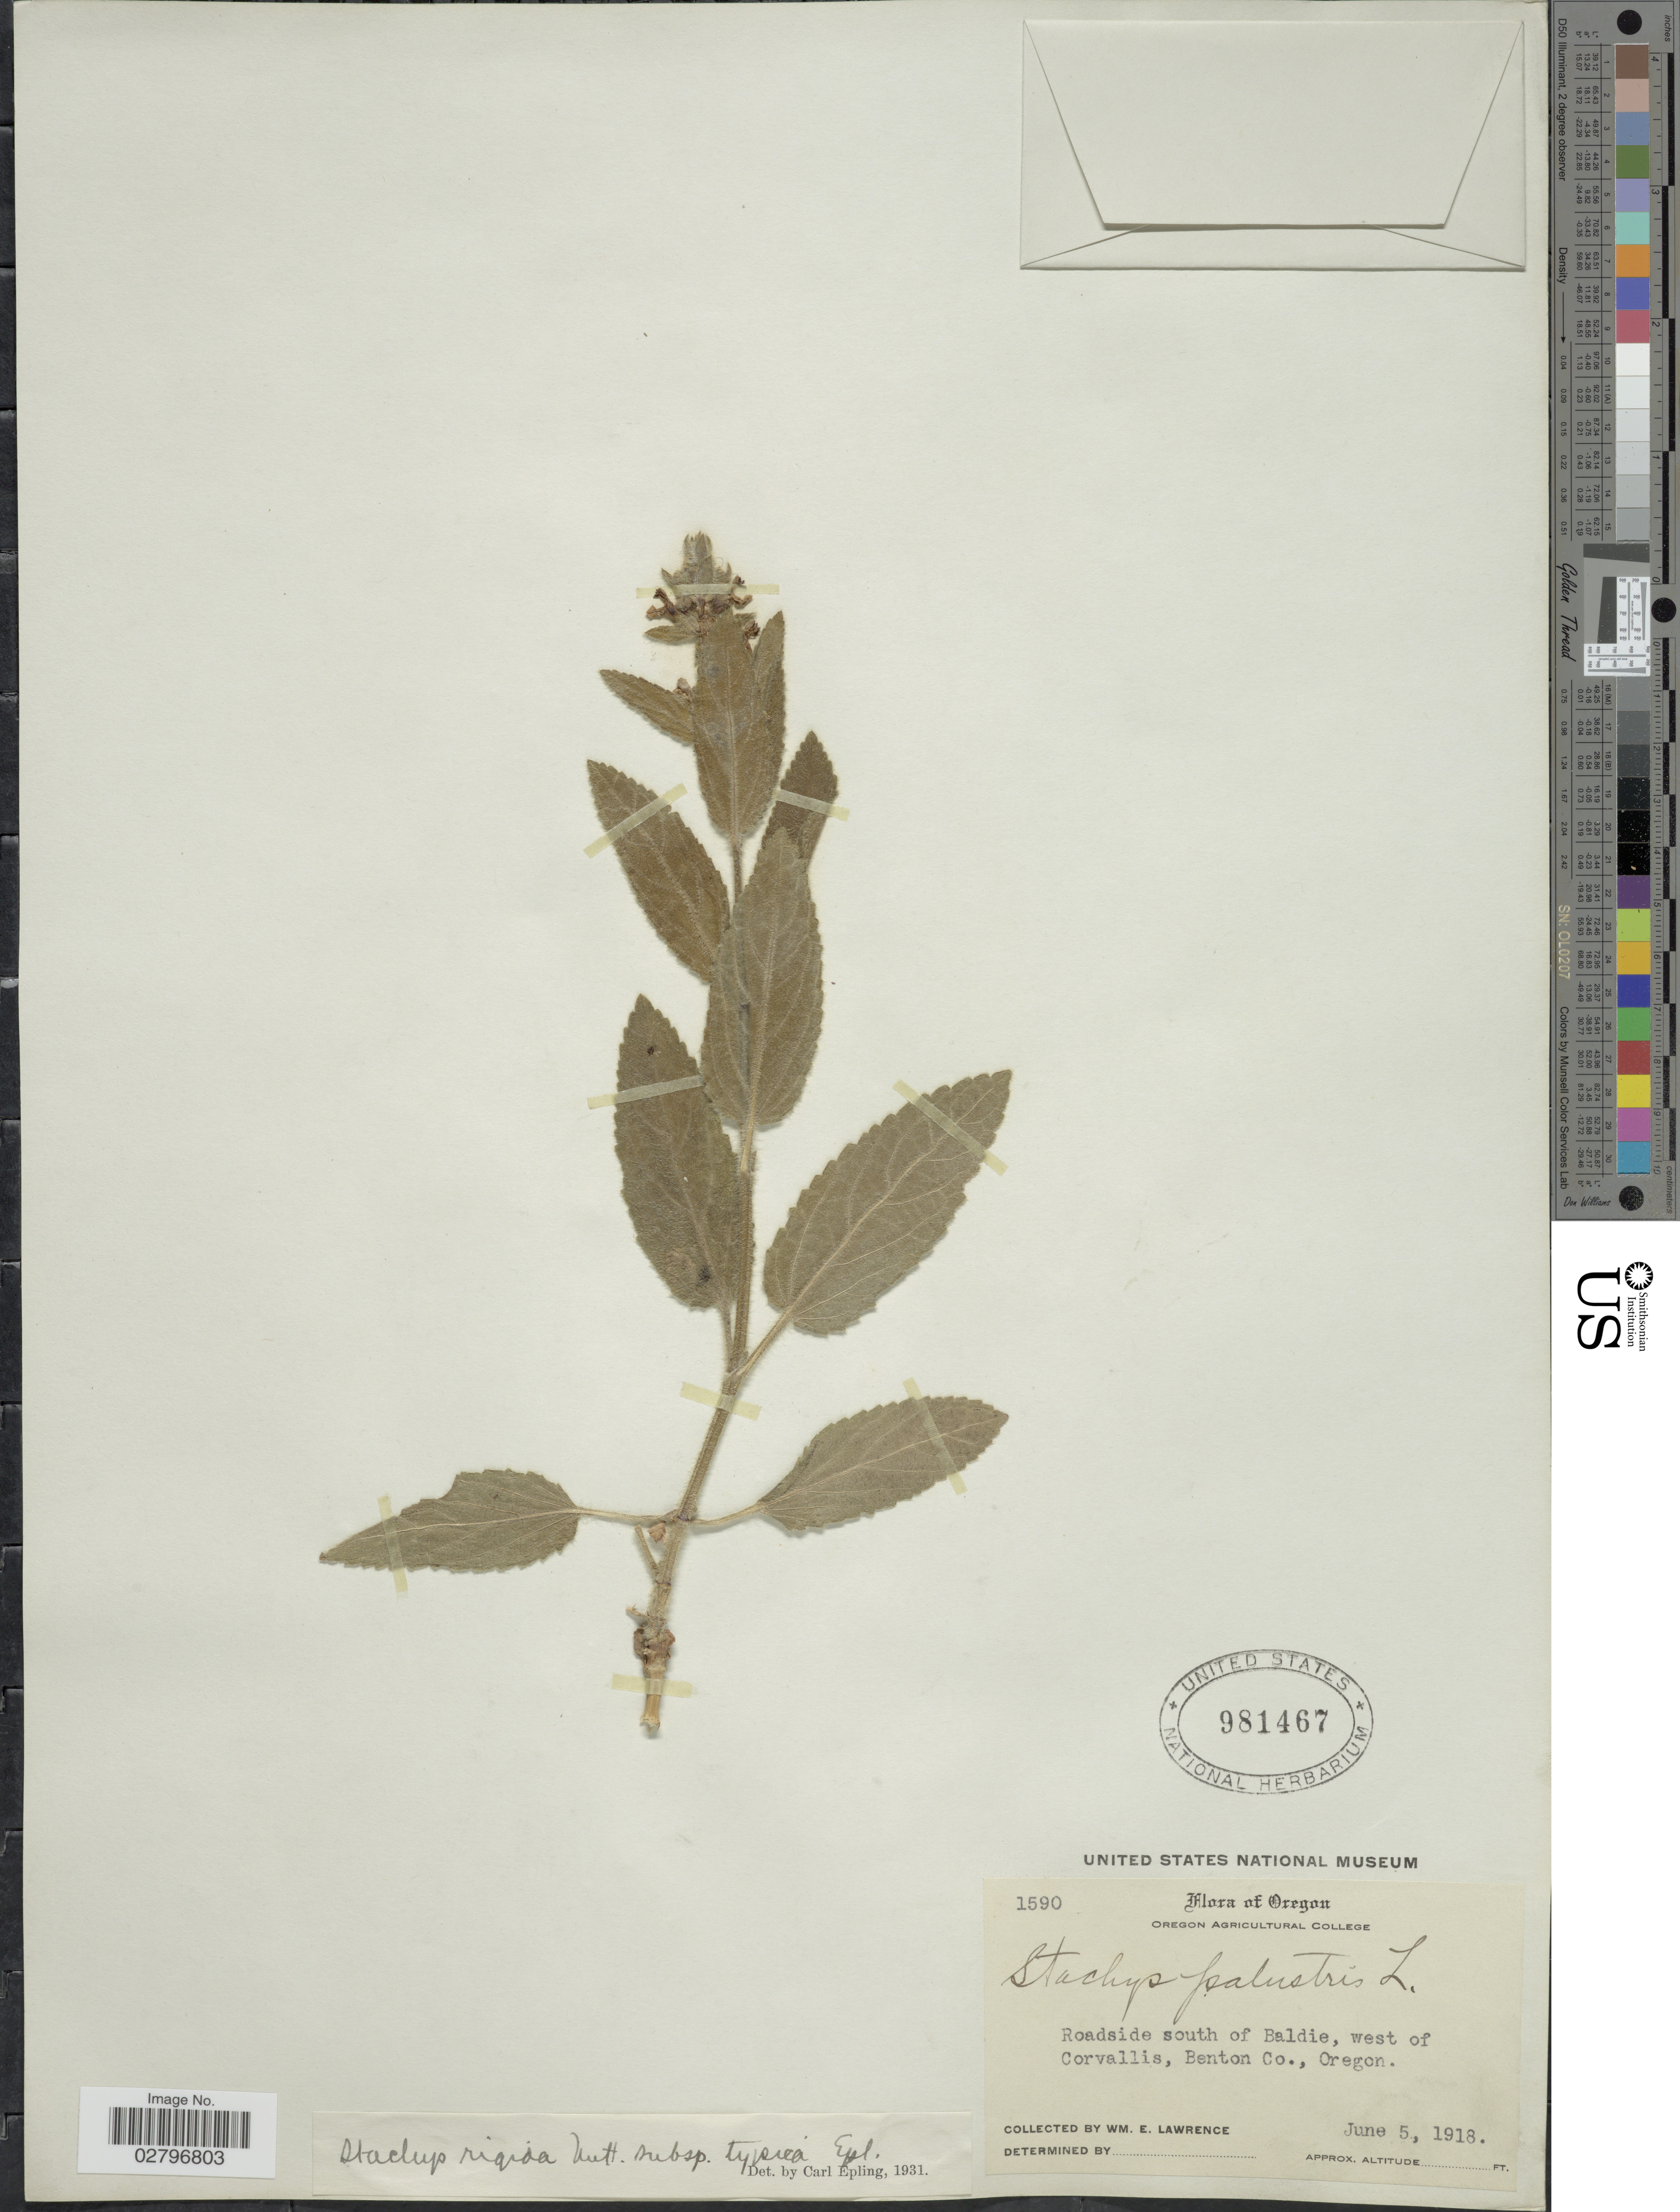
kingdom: Plantae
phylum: Tracheophyta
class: Magnoliopsida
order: Lamiales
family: Lamiaceae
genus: Stachys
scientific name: Stachys rigida subsp. typica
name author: Epling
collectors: W. Lawrence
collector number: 1590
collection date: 1918-06-05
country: United States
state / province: Oregon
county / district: Benton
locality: Roadside south of Baldie, west of Corvallis, Benton Co.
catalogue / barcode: US 981467